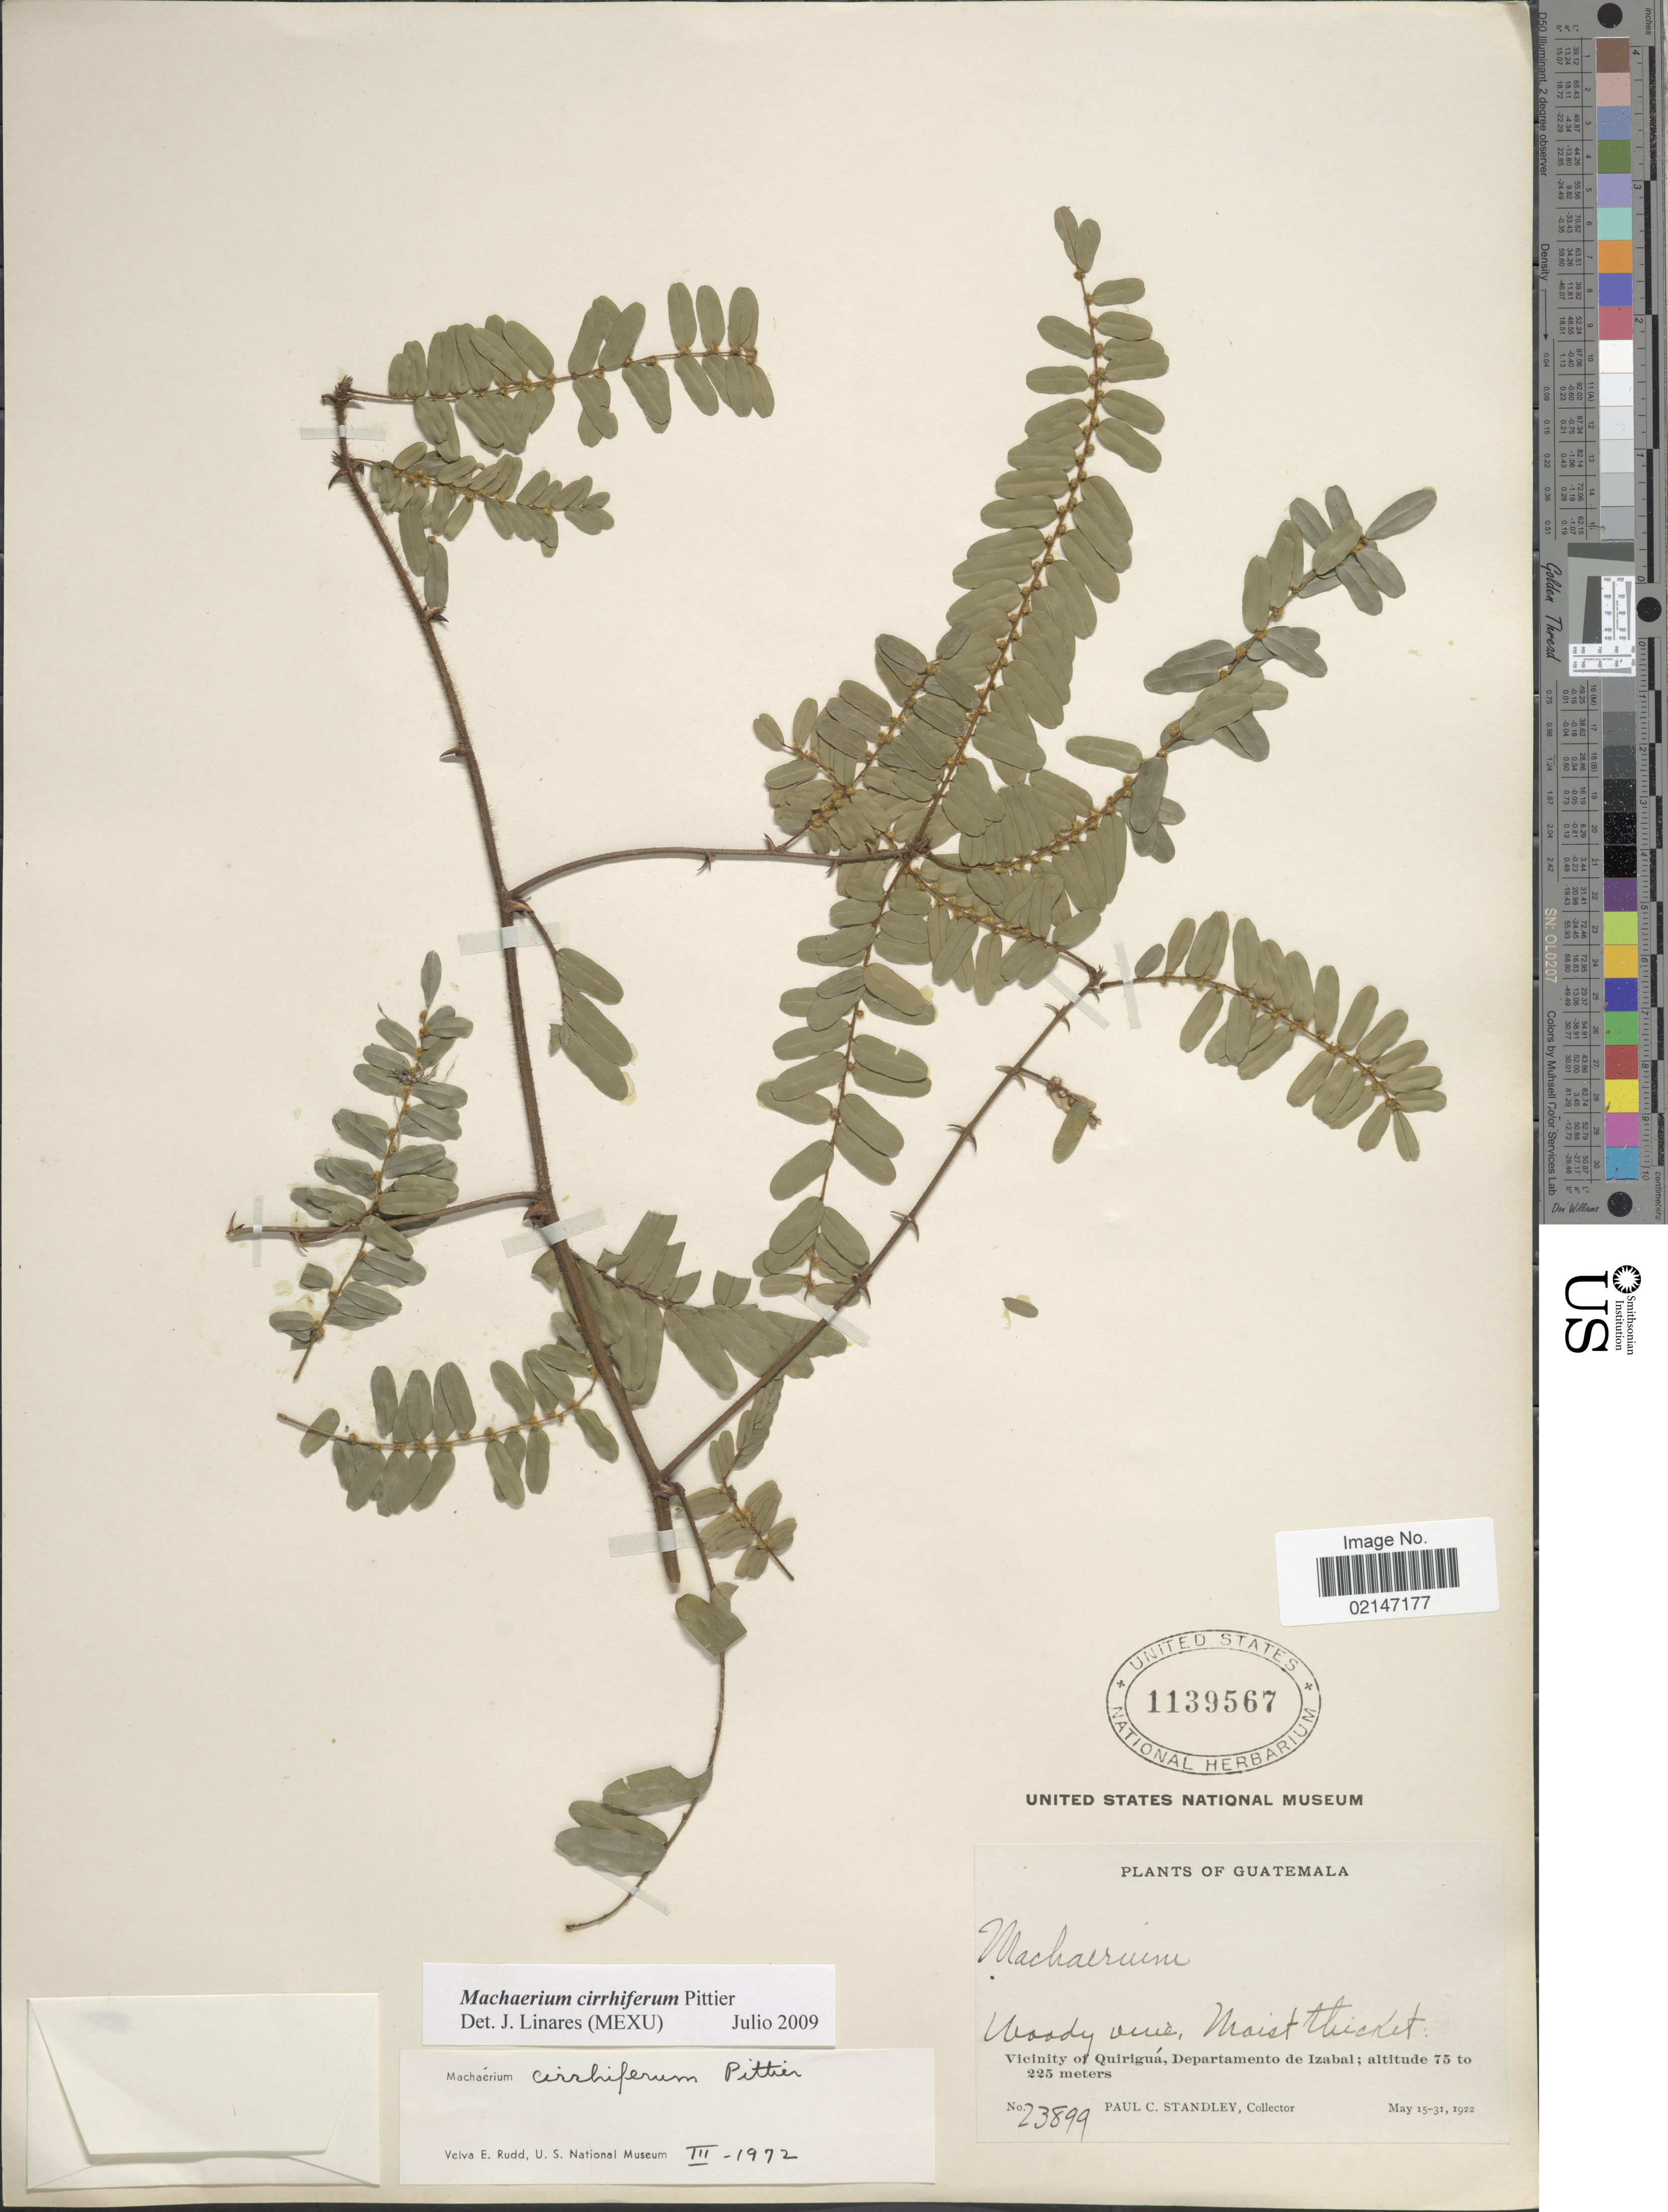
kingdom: Plantae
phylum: Tracheophyta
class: Magnoliopsida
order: Fabales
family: Fabaceae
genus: Machaerium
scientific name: Machaerium cirrhiferum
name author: Pittier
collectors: P. C. Standley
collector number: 23899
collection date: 1922-05-15/1922-05-31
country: Guatemala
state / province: Izabal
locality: Woody vine, Moist thicket, Vicinity of Quiriguá, Departamento de Izabal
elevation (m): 75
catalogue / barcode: US 1139567